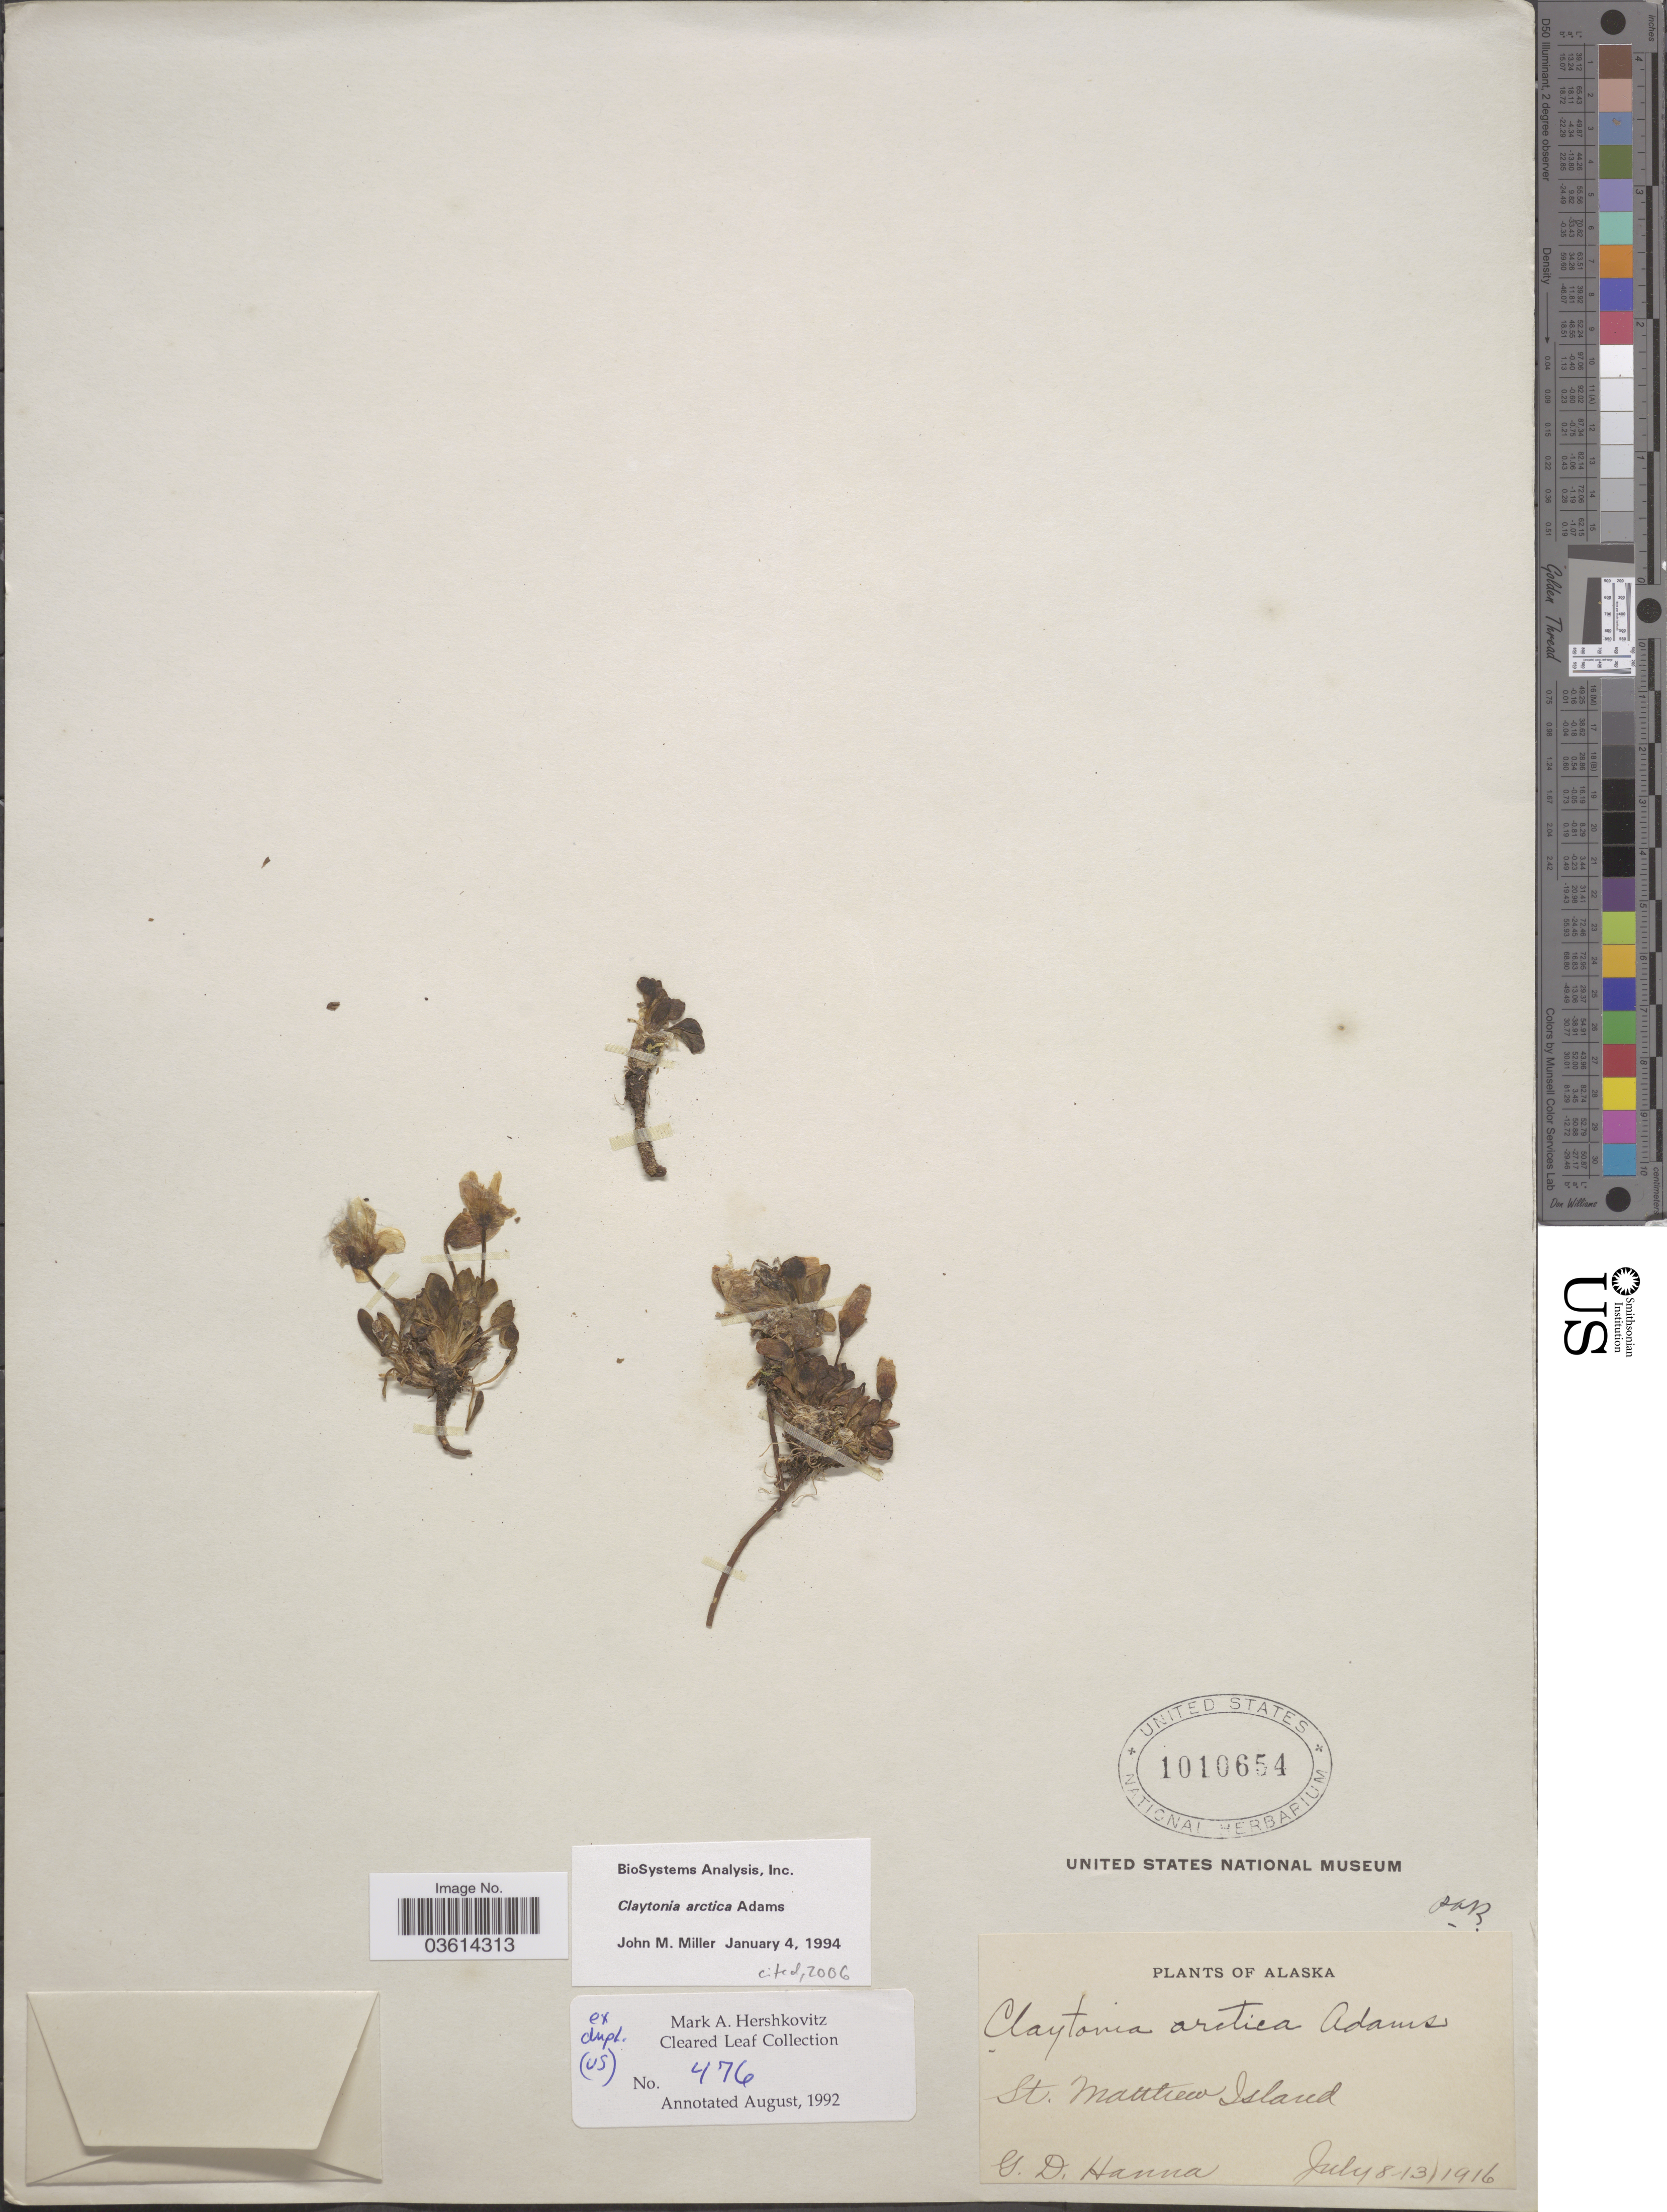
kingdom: Plantae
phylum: Tracheophyta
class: Magnoliopsida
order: Caryophyllales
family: Montiaceae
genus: Claytonia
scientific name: Claytonia arctica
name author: Adams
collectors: G. D. Hanna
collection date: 1916-07-08/1916-07-13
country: United States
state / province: Alaska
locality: St. Matthew Island.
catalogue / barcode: US 1010654